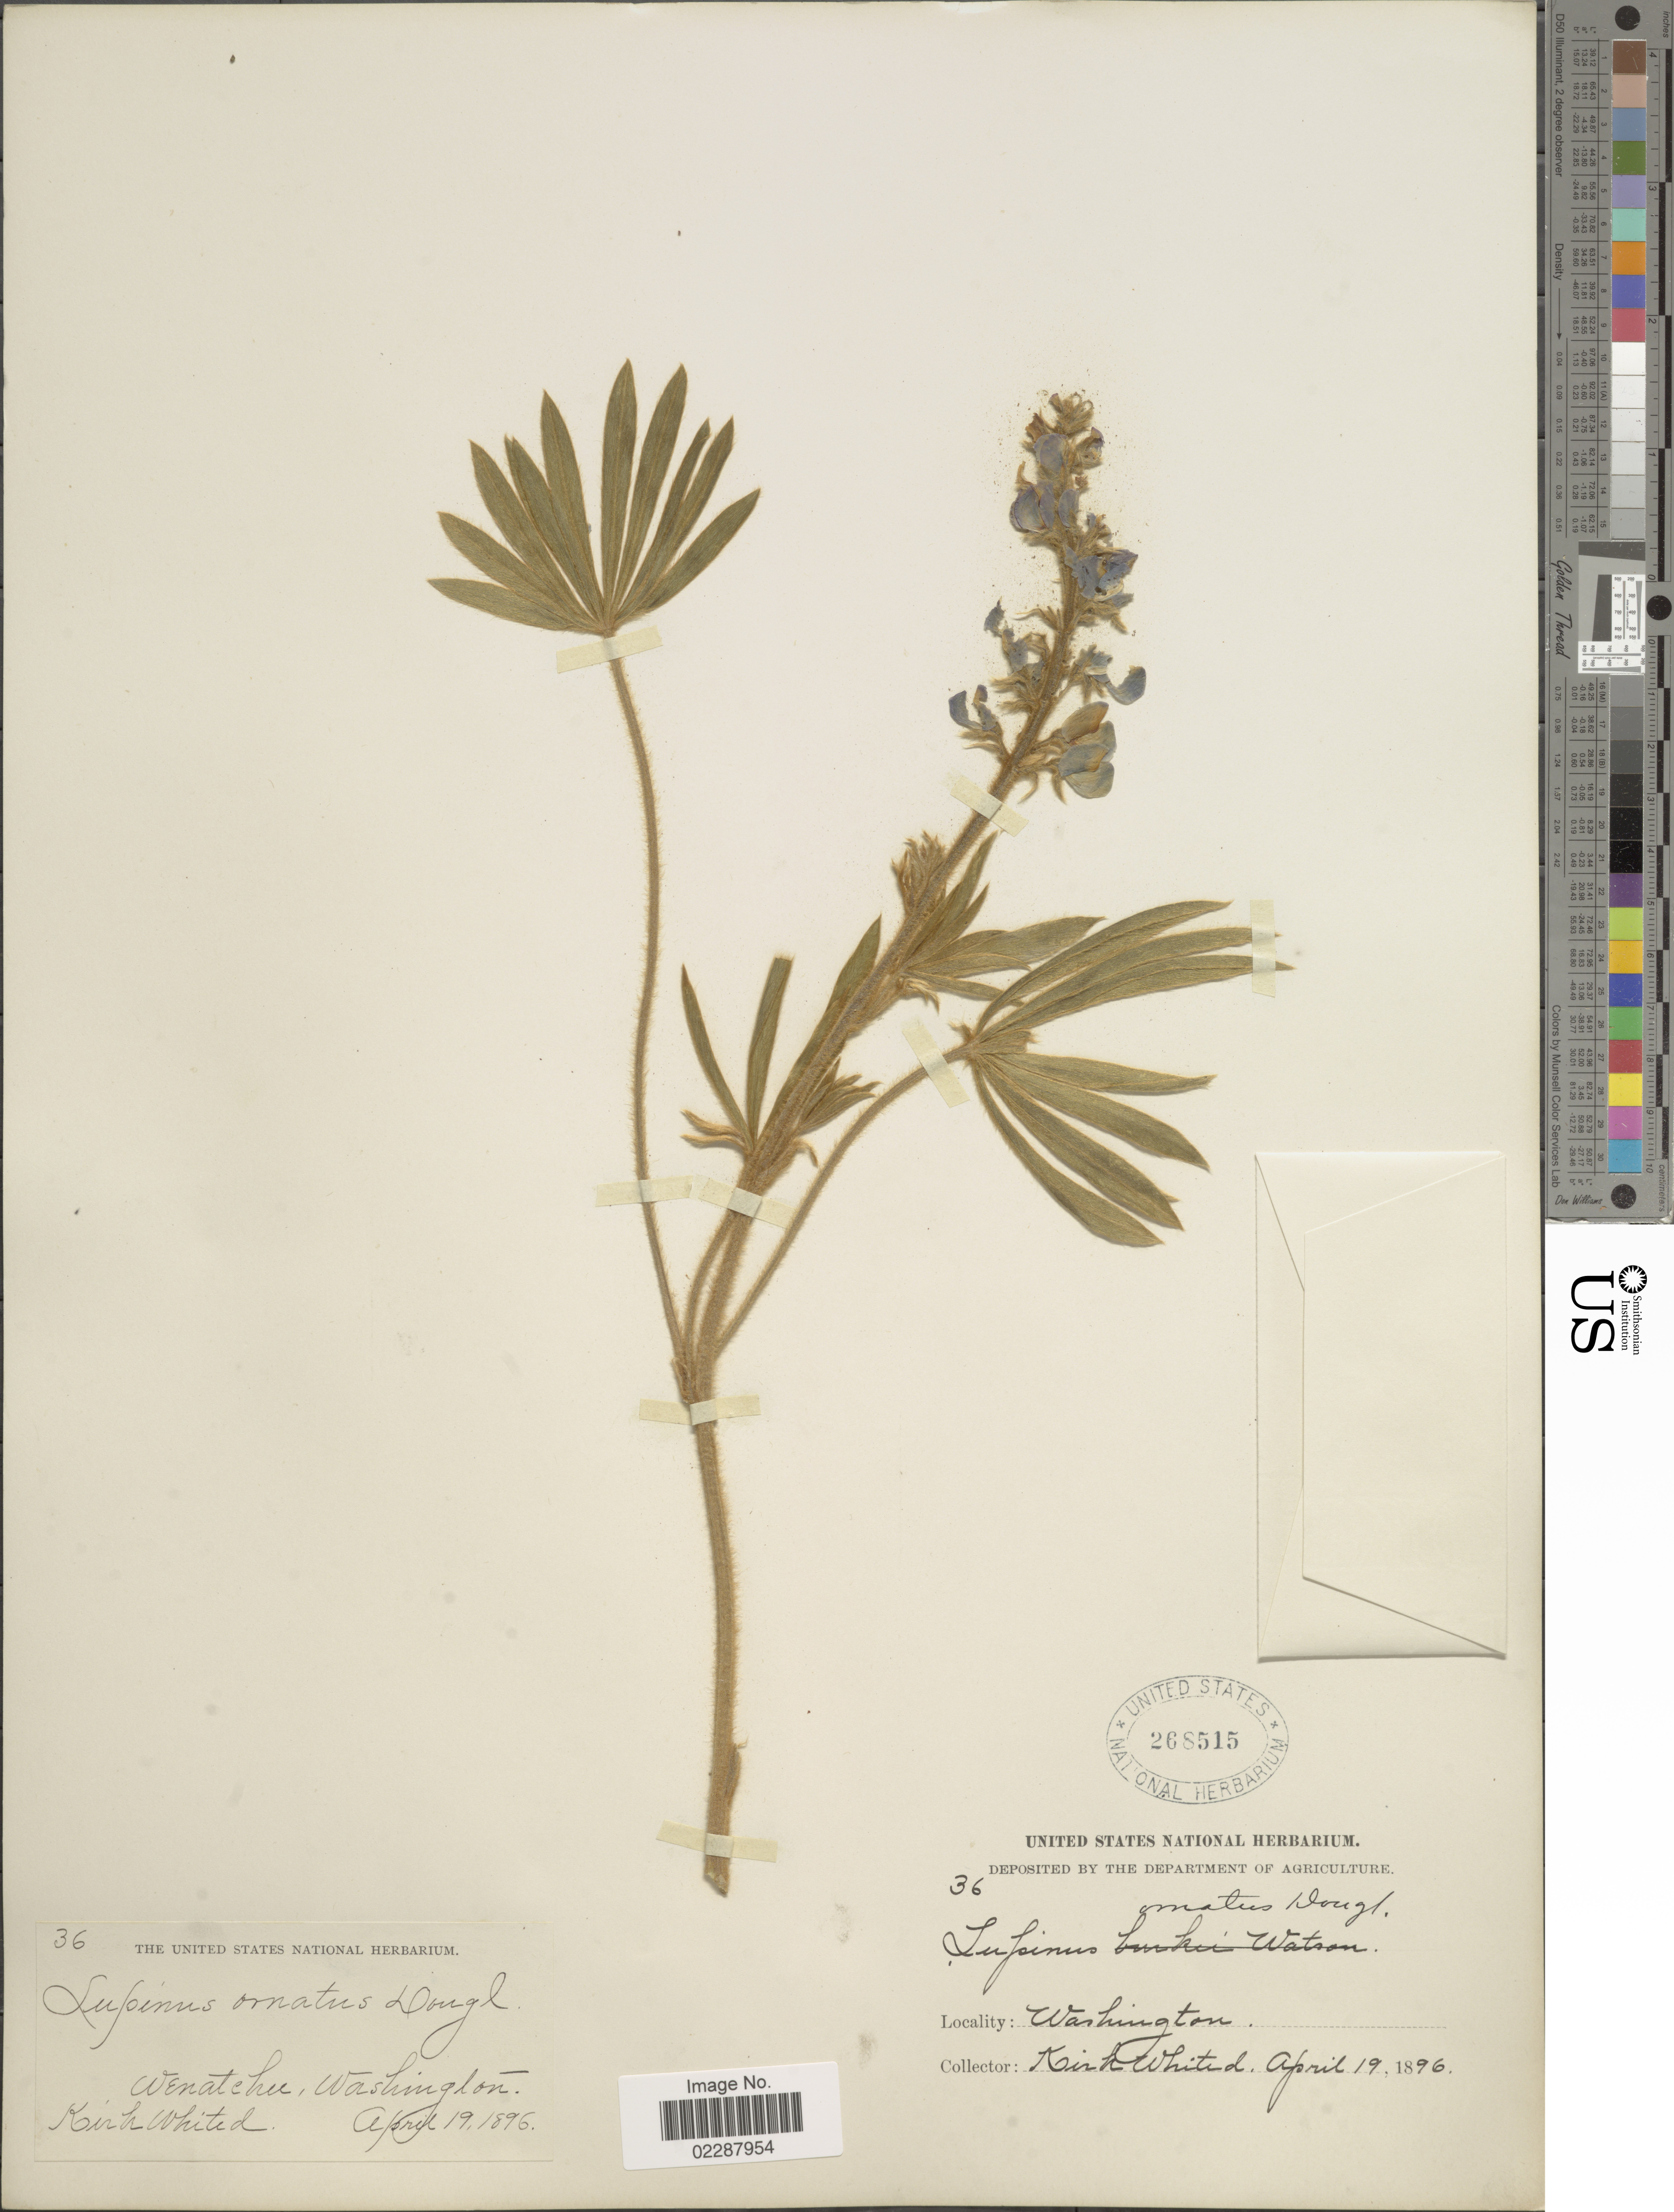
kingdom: Plantae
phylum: Tracheophyta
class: Magnoliopsida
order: Fabales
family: Fabaceae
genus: Lupinus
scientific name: Lupinus suksdorfii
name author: B.L. Rob. ex Piper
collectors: K. Whited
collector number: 36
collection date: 1896-04-19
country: United States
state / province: Washington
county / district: Chelan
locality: Wenatchee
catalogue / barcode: US 268515